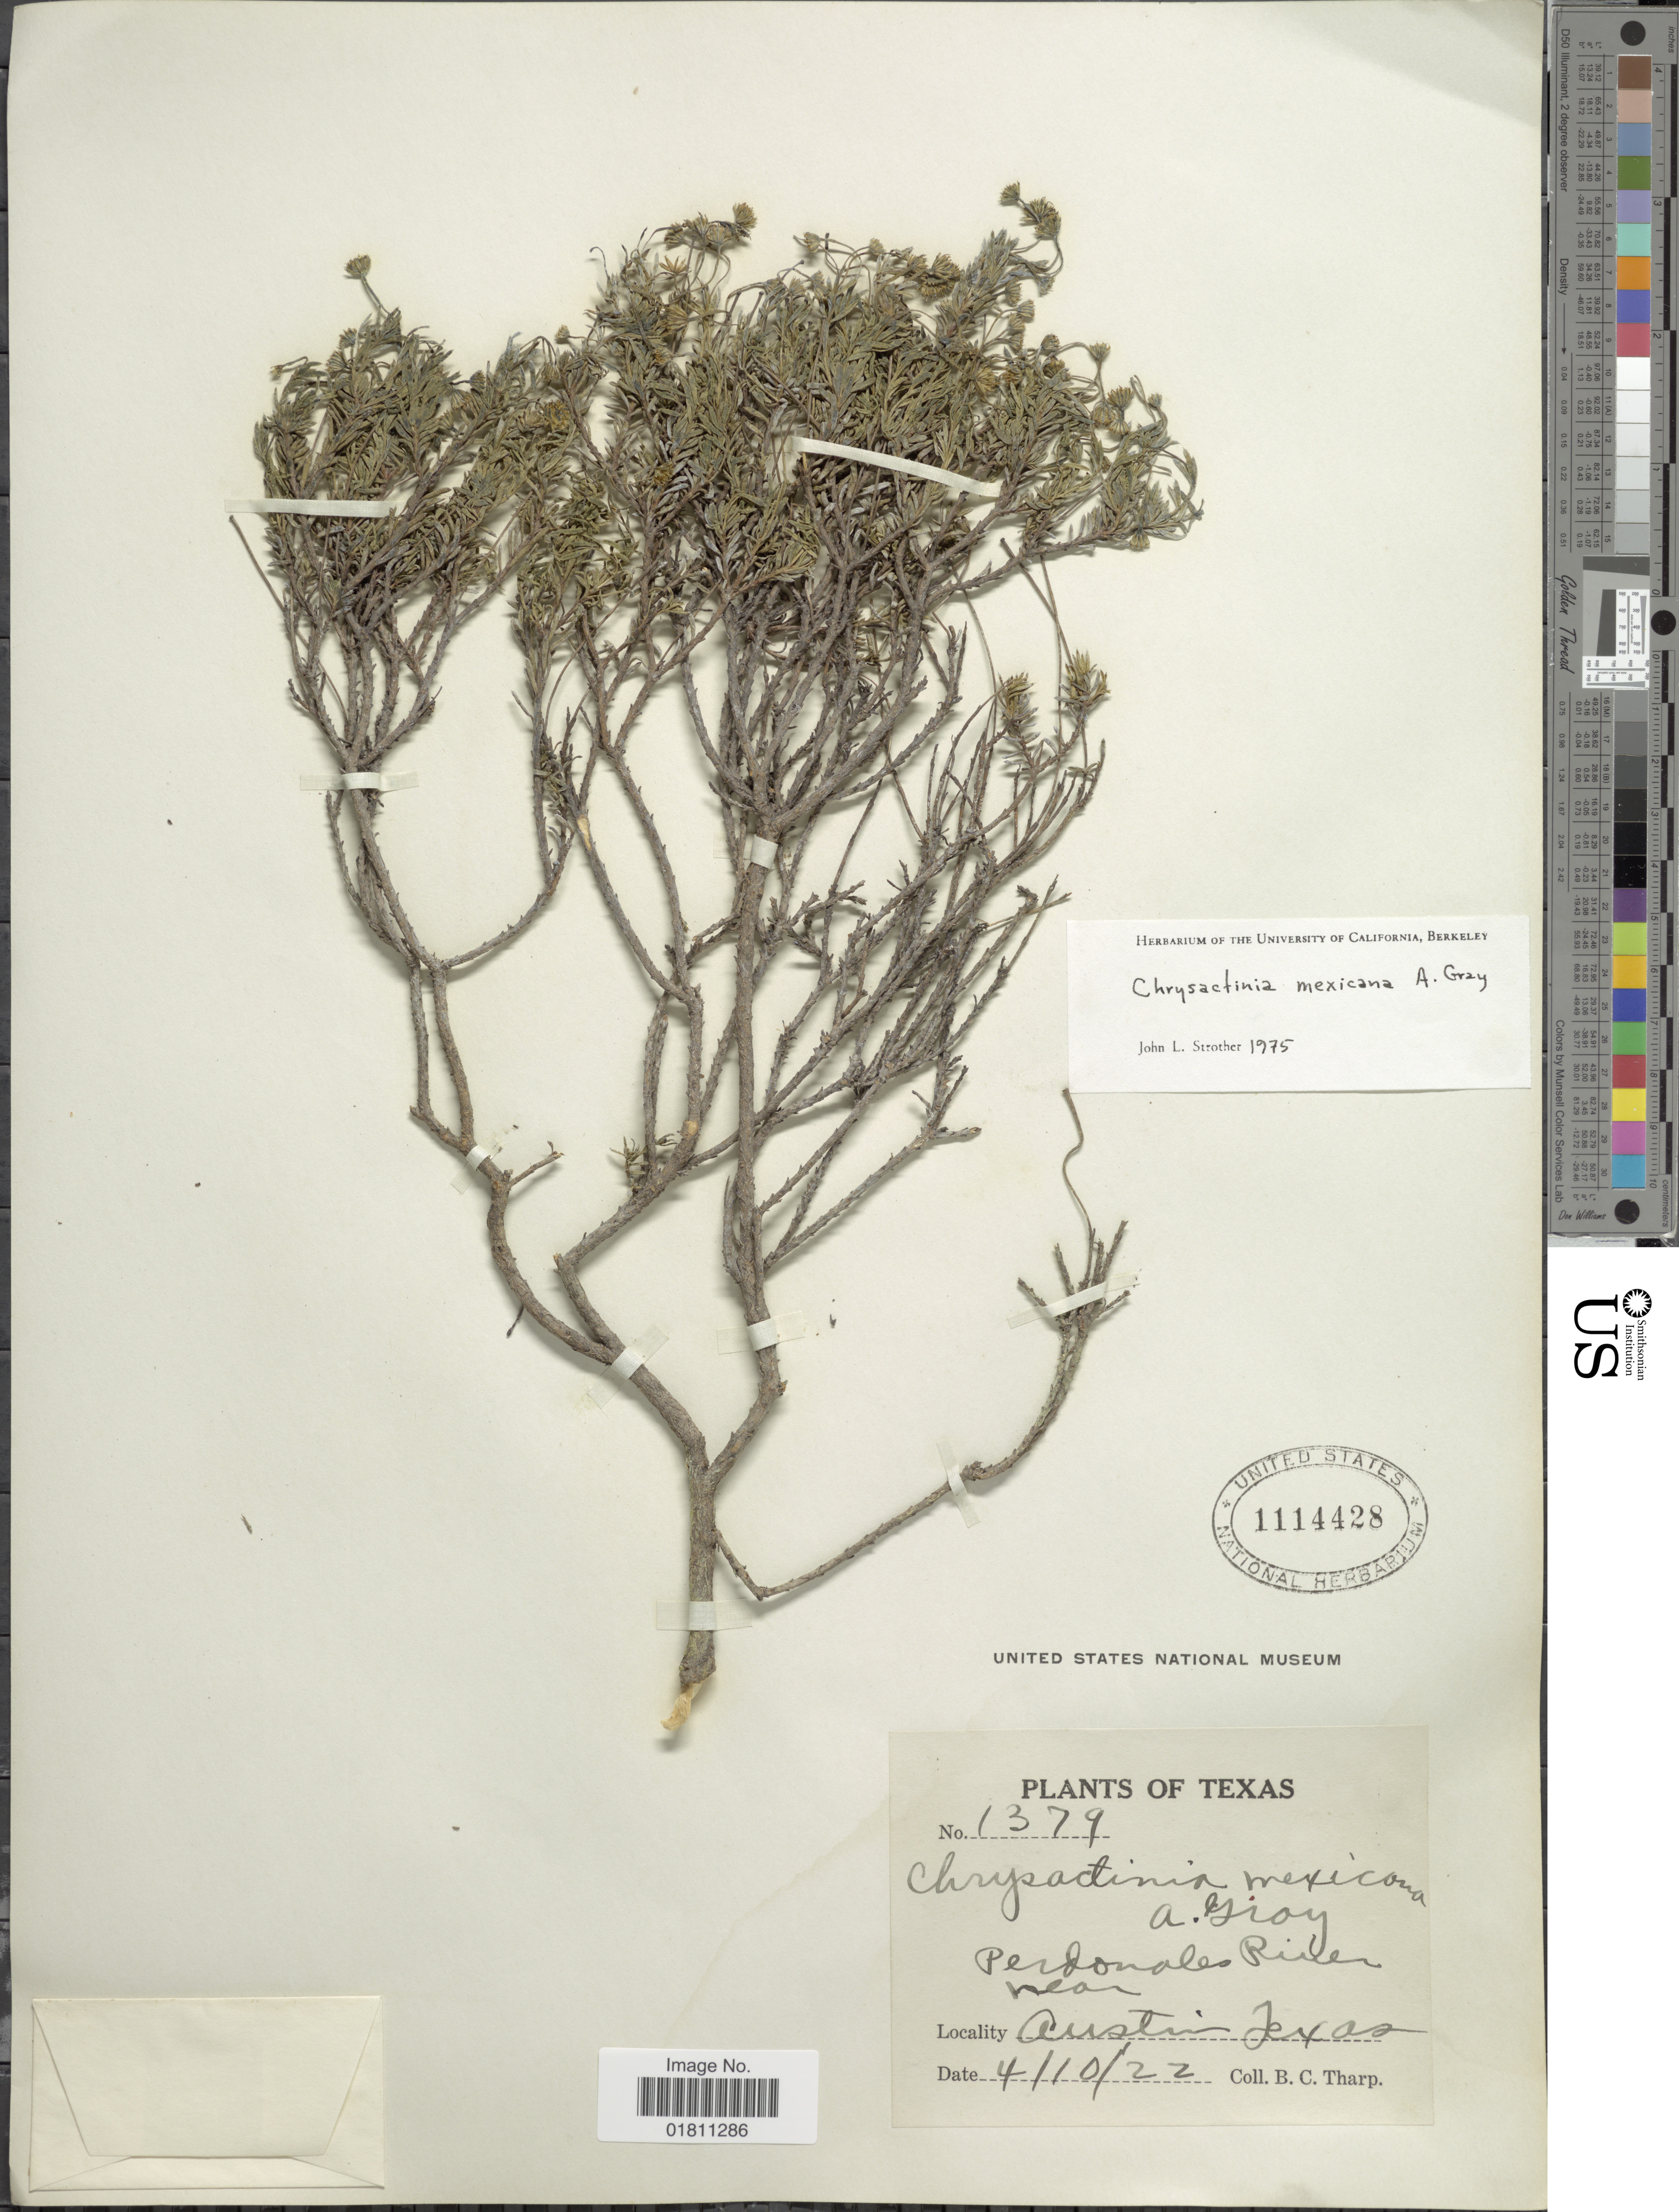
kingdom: Plantae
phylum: Tracheophyta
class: Magnoliopsida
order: Asterales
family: Asteraceae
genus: Chrysactinia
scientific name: Chrysactinia mexicana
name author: A. Gray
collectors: B. C. Tharp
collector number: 1379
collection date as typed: Transcribed d/m/y: 10/4/22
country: United States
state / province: Texas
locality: Perdonales river near Austin, Texas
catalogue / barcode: US 1114428